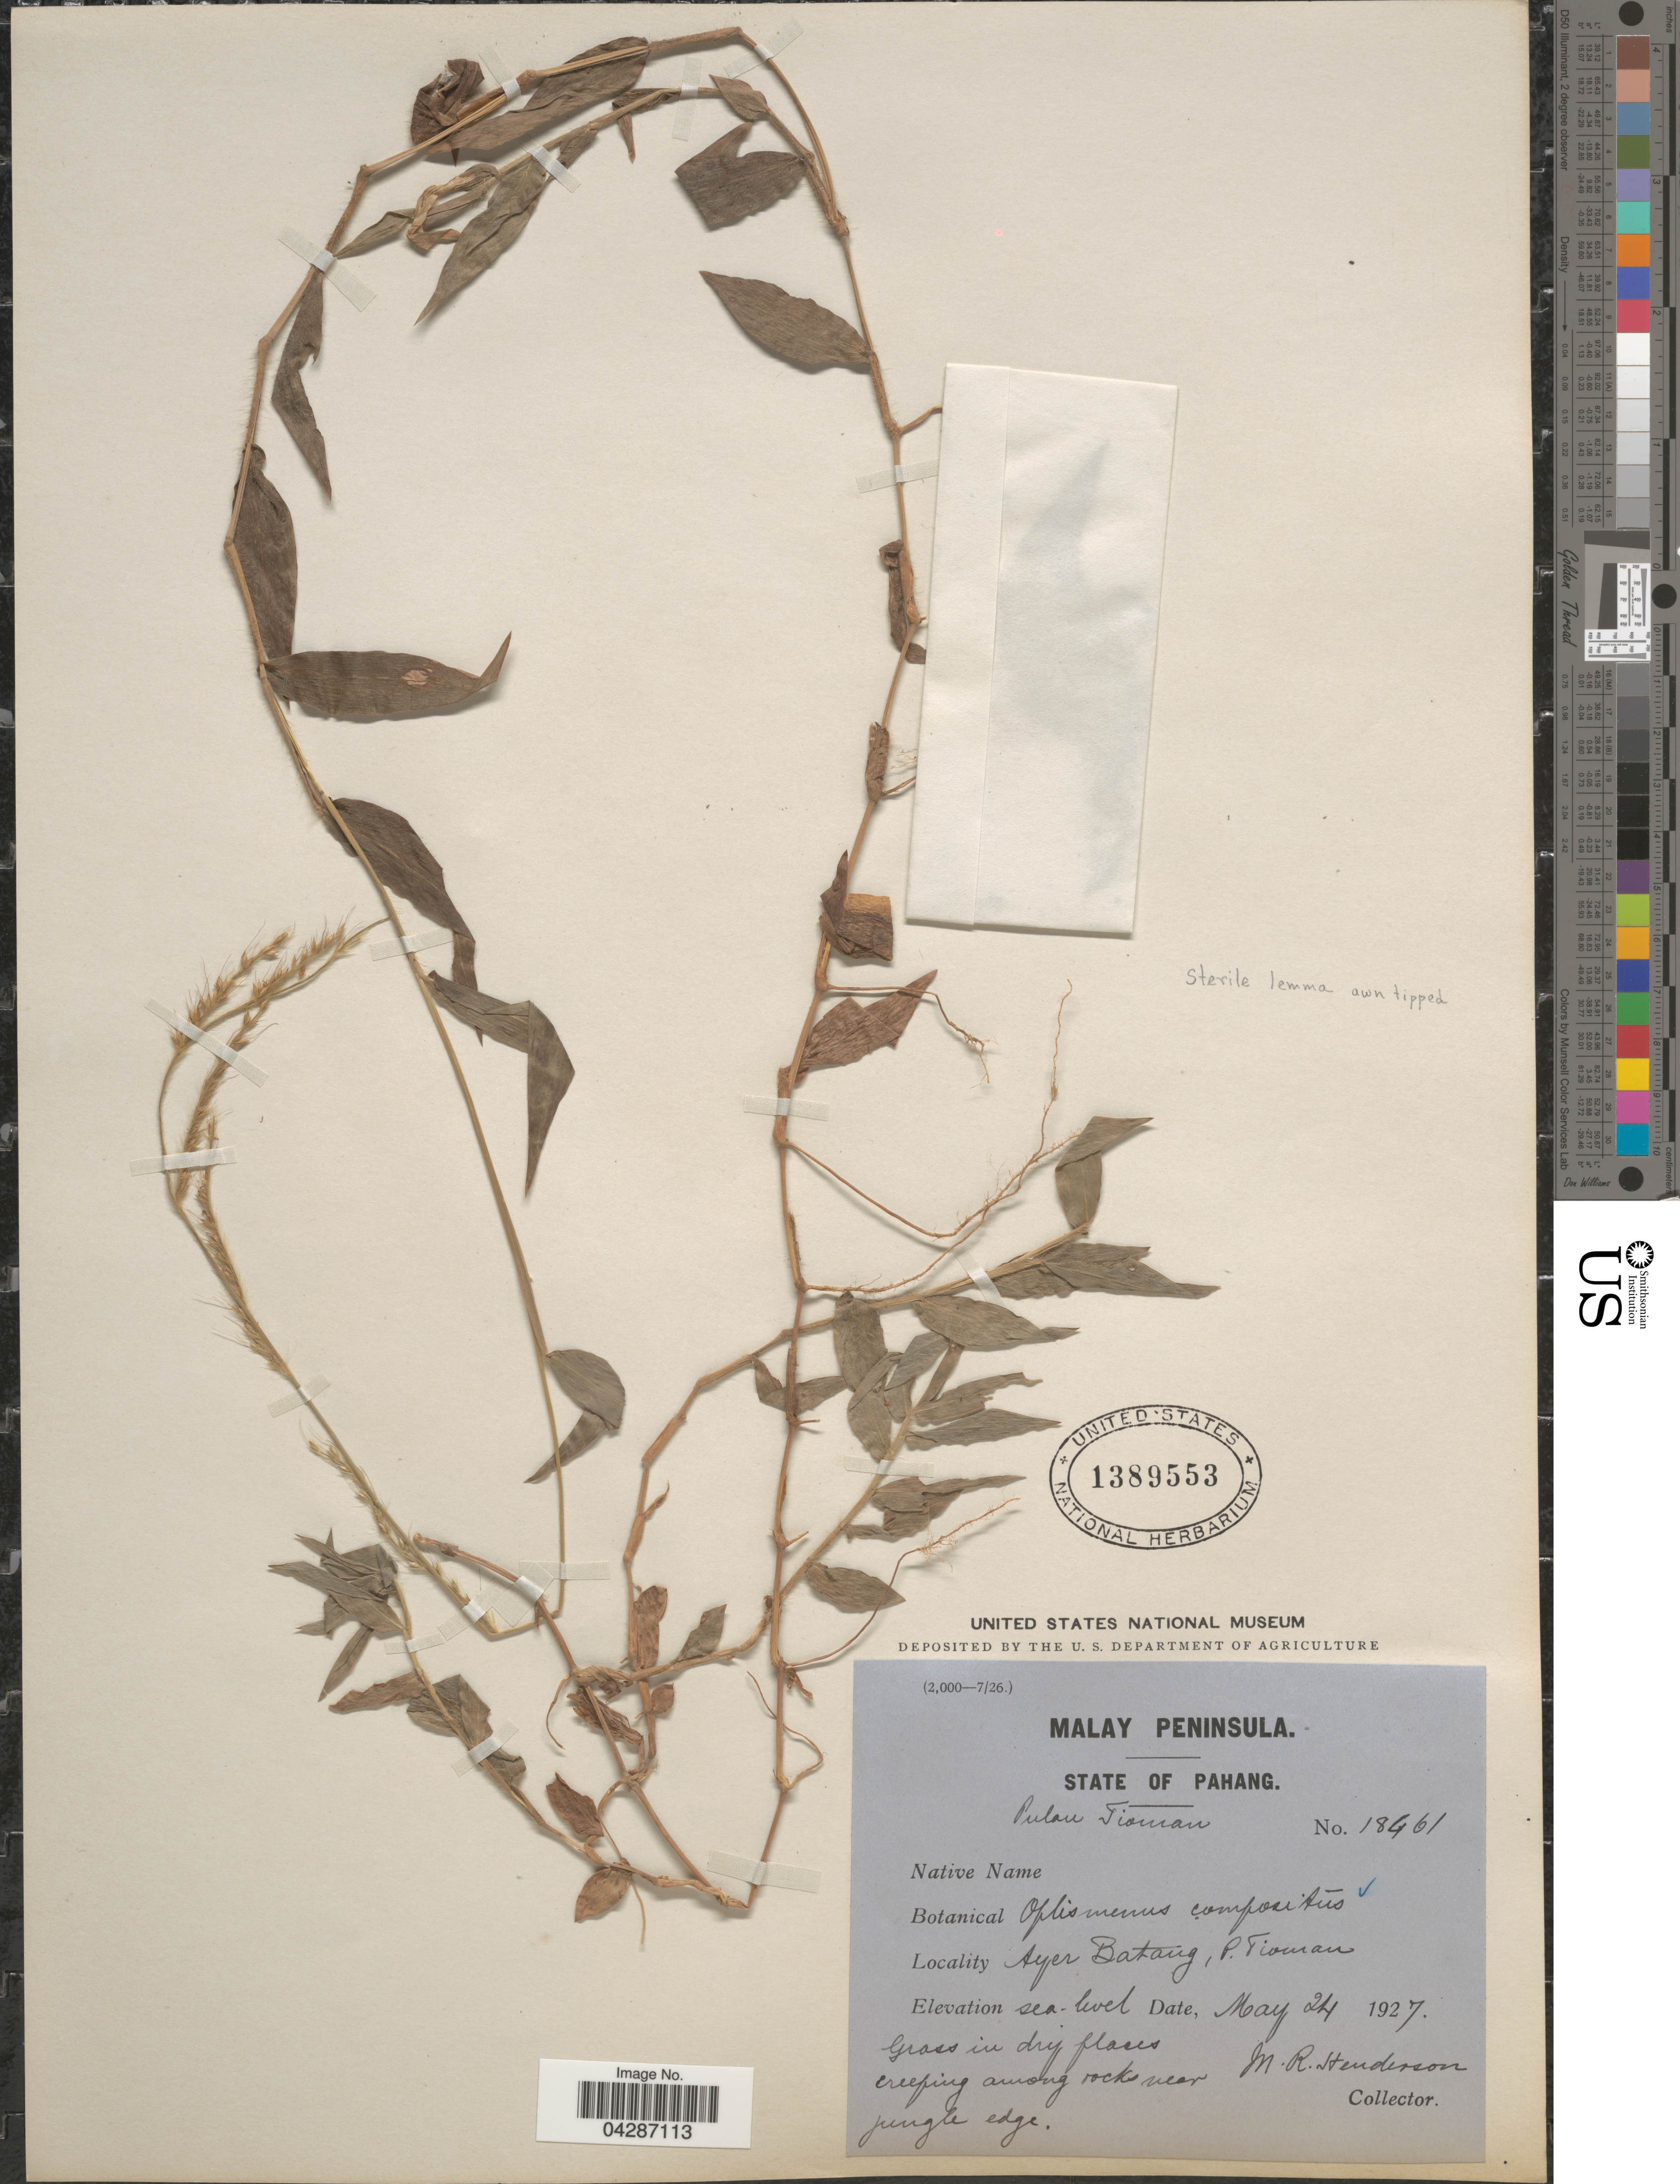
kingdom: Plantae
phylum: Tracheophyta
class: Liliopsida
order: Poales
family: Poaceae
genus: Oplismenus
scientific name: Oplismenus compositus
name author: (L.) P. Beauv.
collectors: M. Henderson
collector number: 18461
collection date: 1927-05-24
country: Malaysia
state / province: Pahang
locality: Malay Peninsula. State of Pahang. Pulau Tioman. Ayer Batang, P. Tioman. Among rocks near jungle edge.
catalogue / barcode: US 1389553